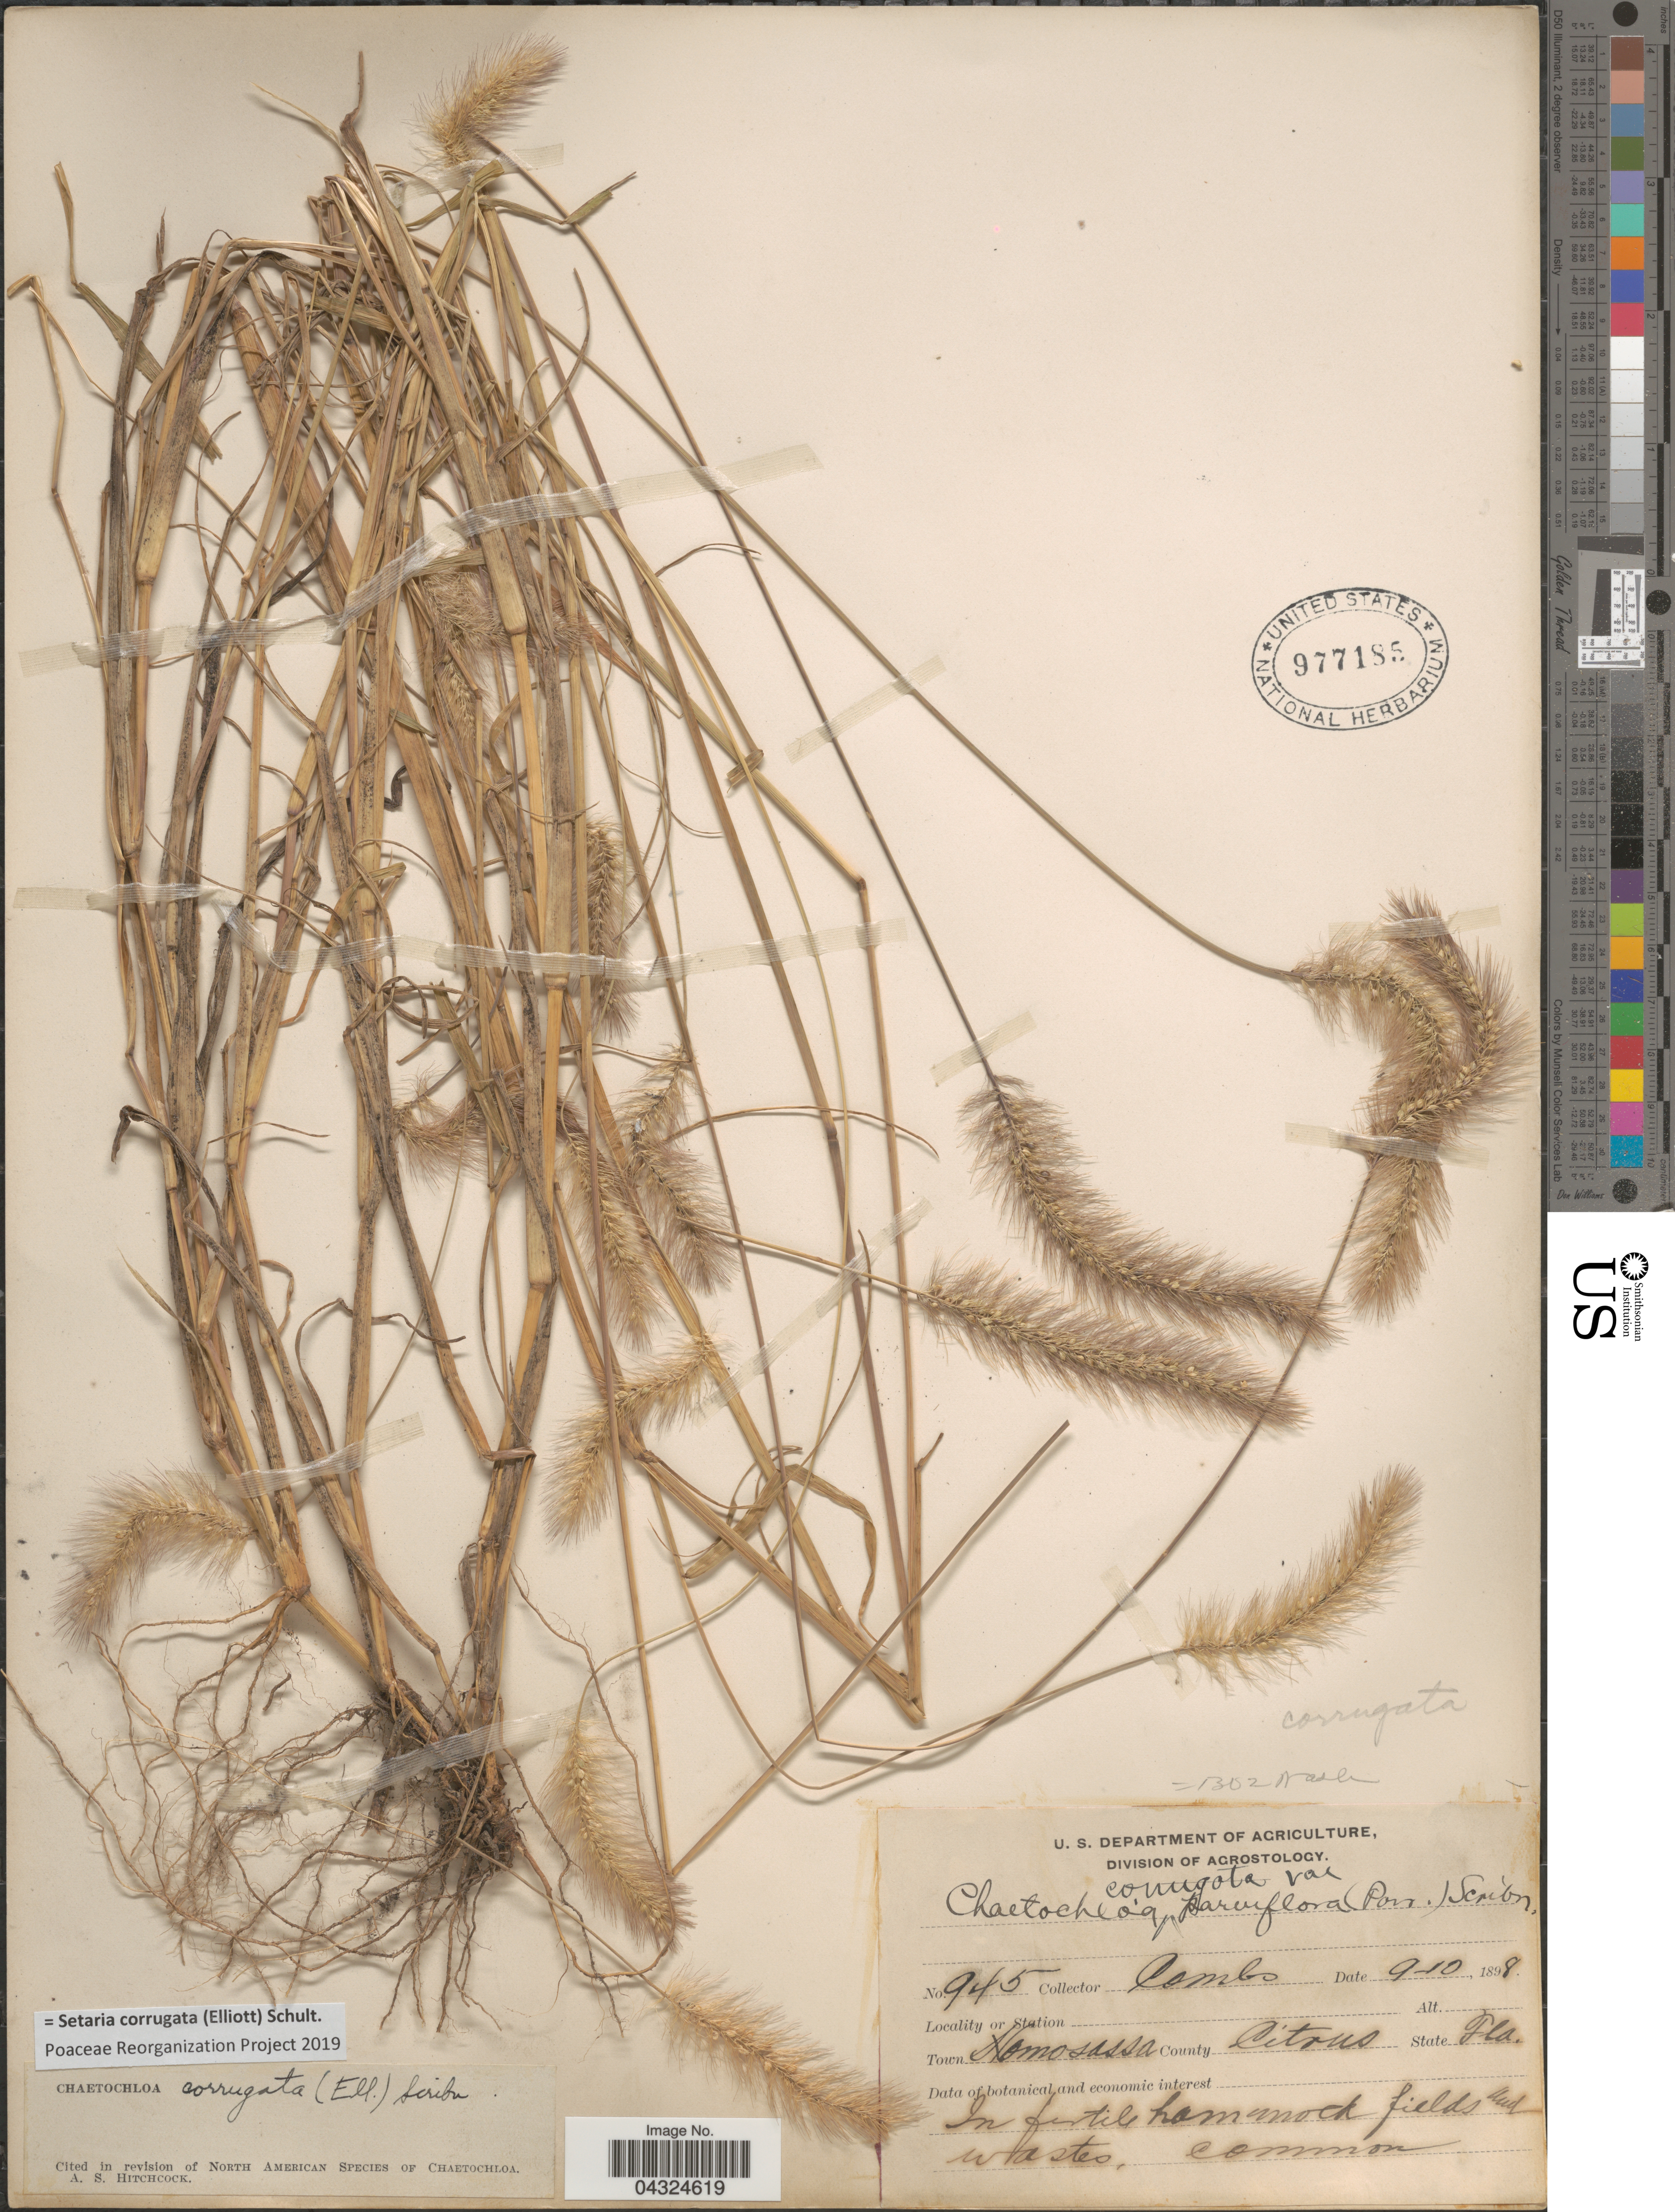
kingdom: Plantae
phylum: Tracheophyta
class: Liliopsida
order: Poales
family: Poaceae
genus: Setaria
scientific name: Setaria corrugata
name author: (Elliott) Schult.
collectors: -. Combs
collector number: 945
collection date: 1898-09-10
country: United States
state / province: Florida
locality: Town Homosassa. County Citrus.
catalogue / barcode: US 977185